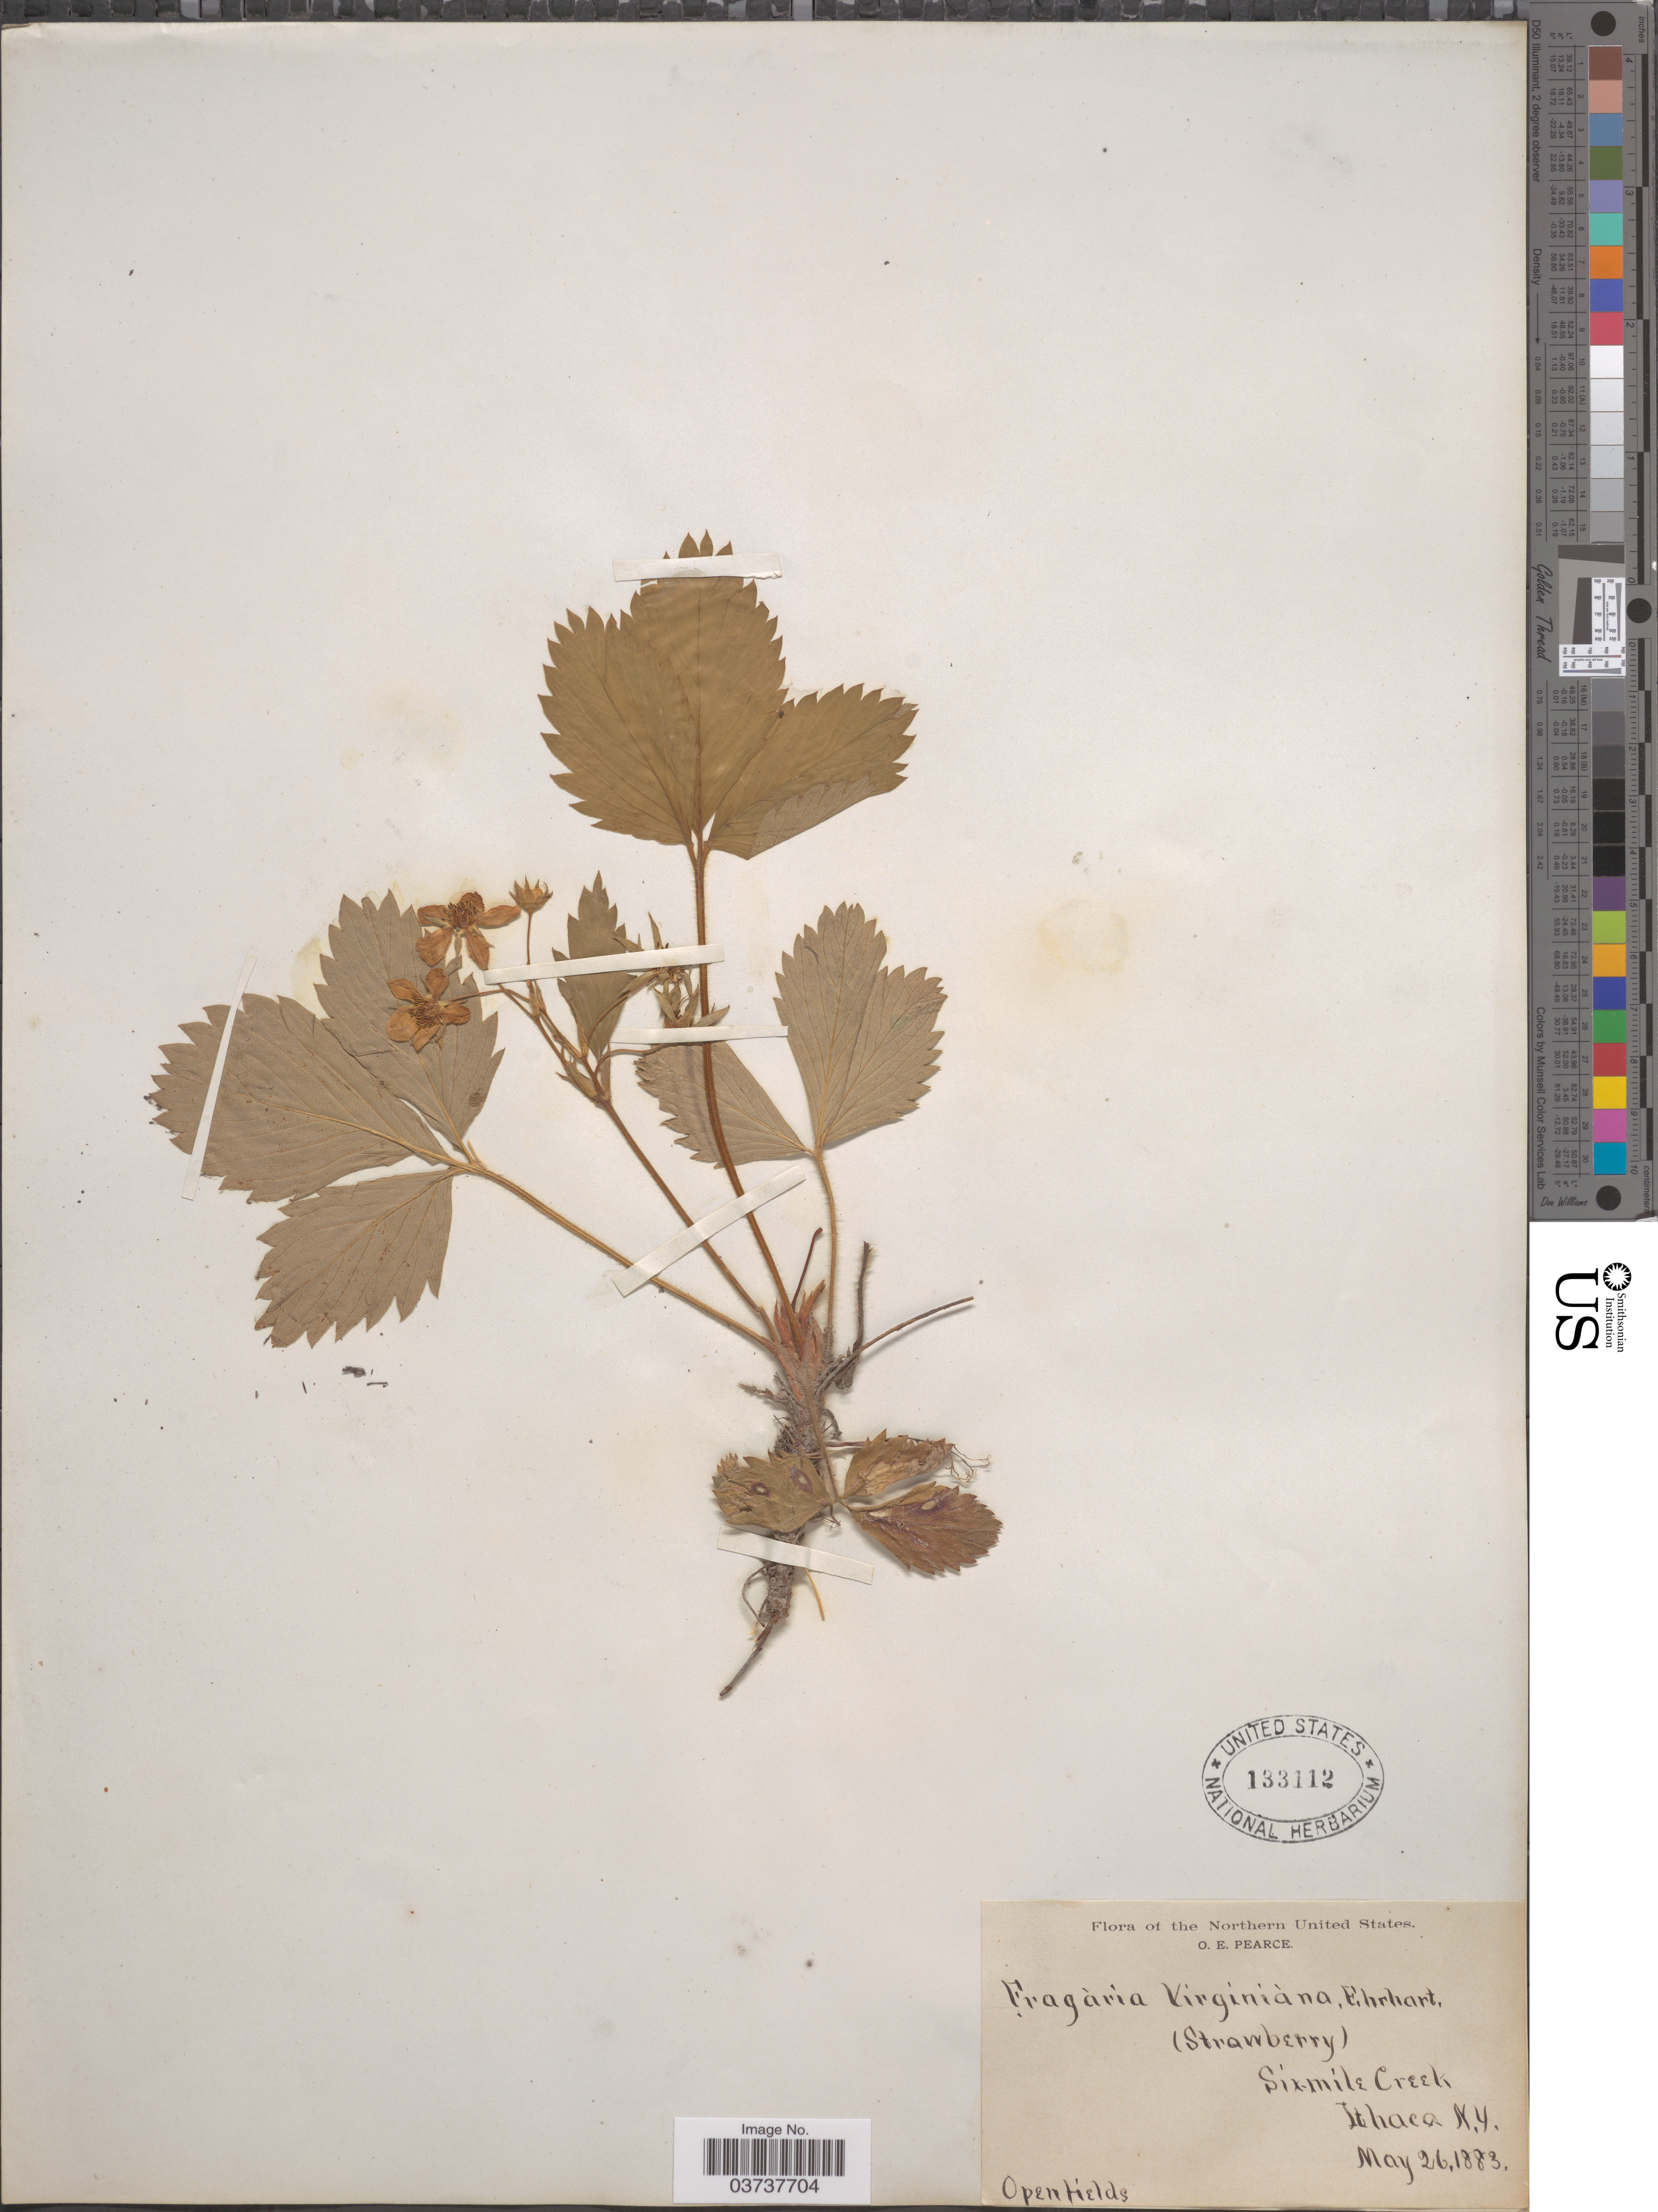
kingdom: Plantae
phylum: Tracheophyta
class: Magnoliopsida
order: Rosales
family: Rosaceae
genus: Fragaria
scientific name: Fragaria virginiana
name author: Mill.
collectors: O. E. Pearce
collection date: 1883-05-26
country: United States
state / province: New York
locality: The Northern United States. Six-mile Creek. Ithaca.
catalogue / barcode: US 133112